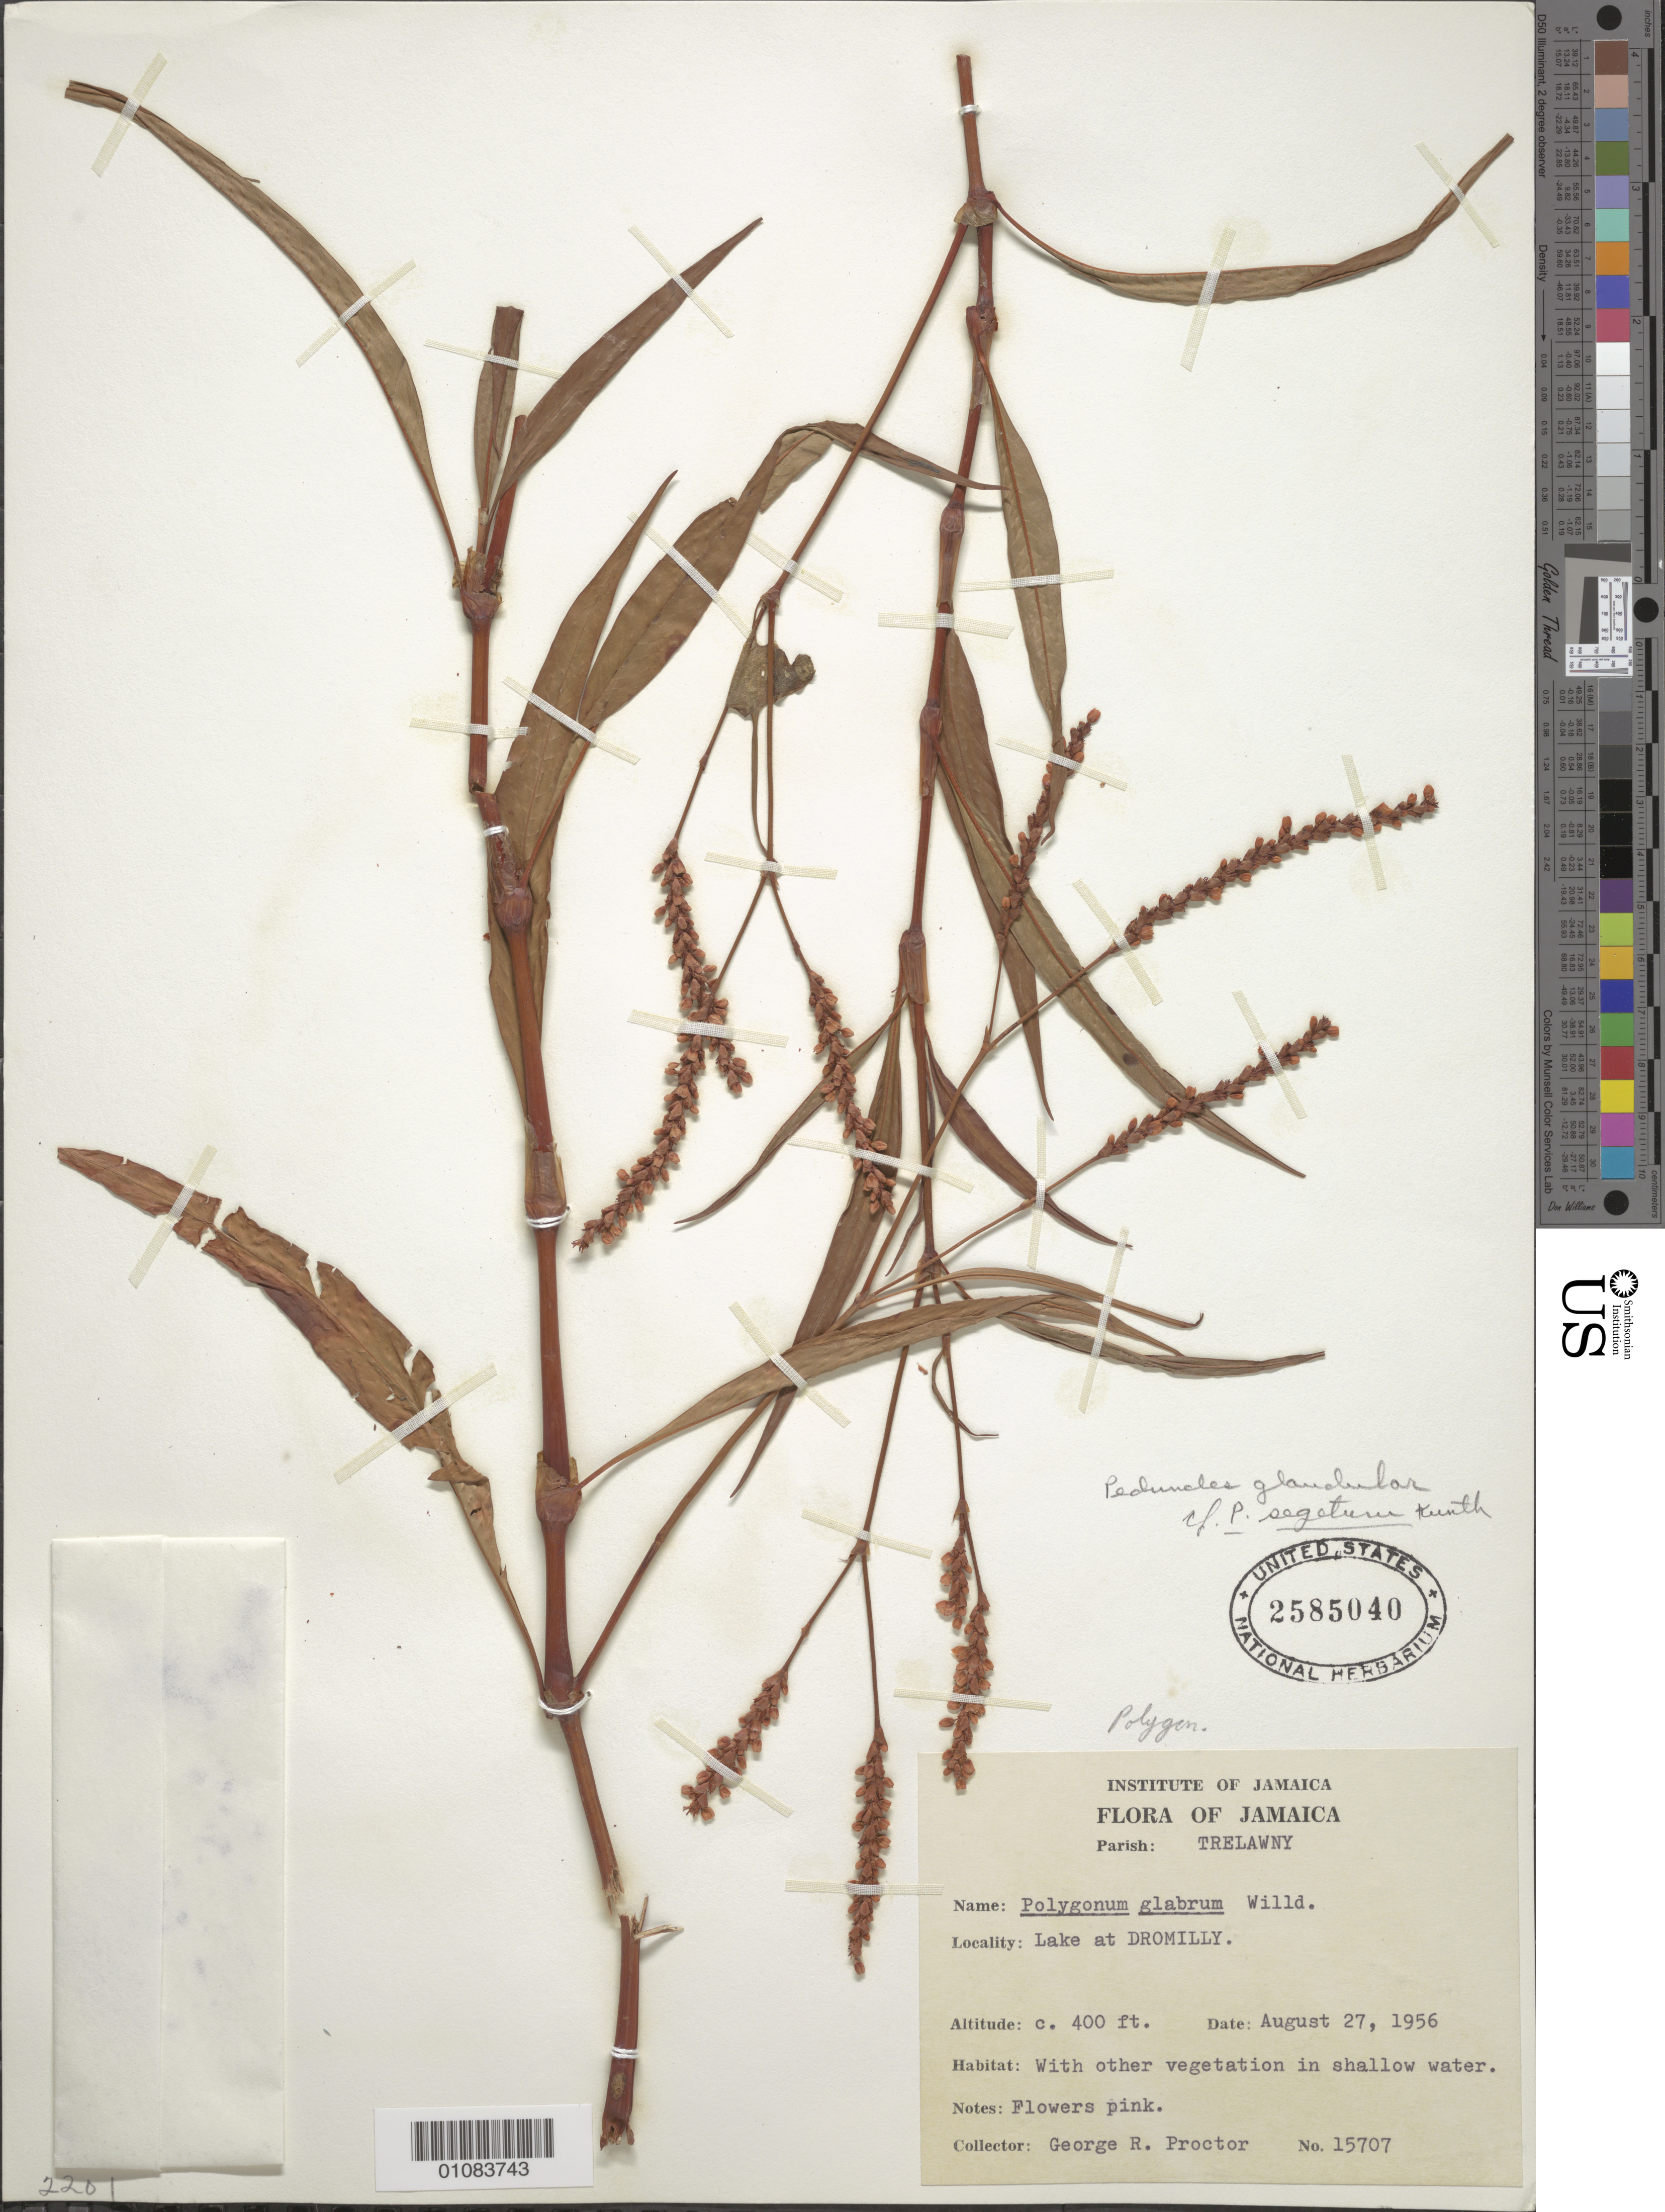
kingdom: Plantae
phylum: Tracheophyta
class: Magnoliopsida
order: Caryophyllales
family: Polygonaceae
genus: Persicaria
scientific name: Persicaria sp.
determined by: Atha, D. E.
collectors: G. R. Proctor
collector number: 15707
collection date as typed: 27 Aug 1956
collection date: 1956-08-27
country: Jamaica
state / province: Trelawny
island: Jamaica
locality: Lake at Dromilly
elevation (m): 122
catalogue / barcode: US 2585040